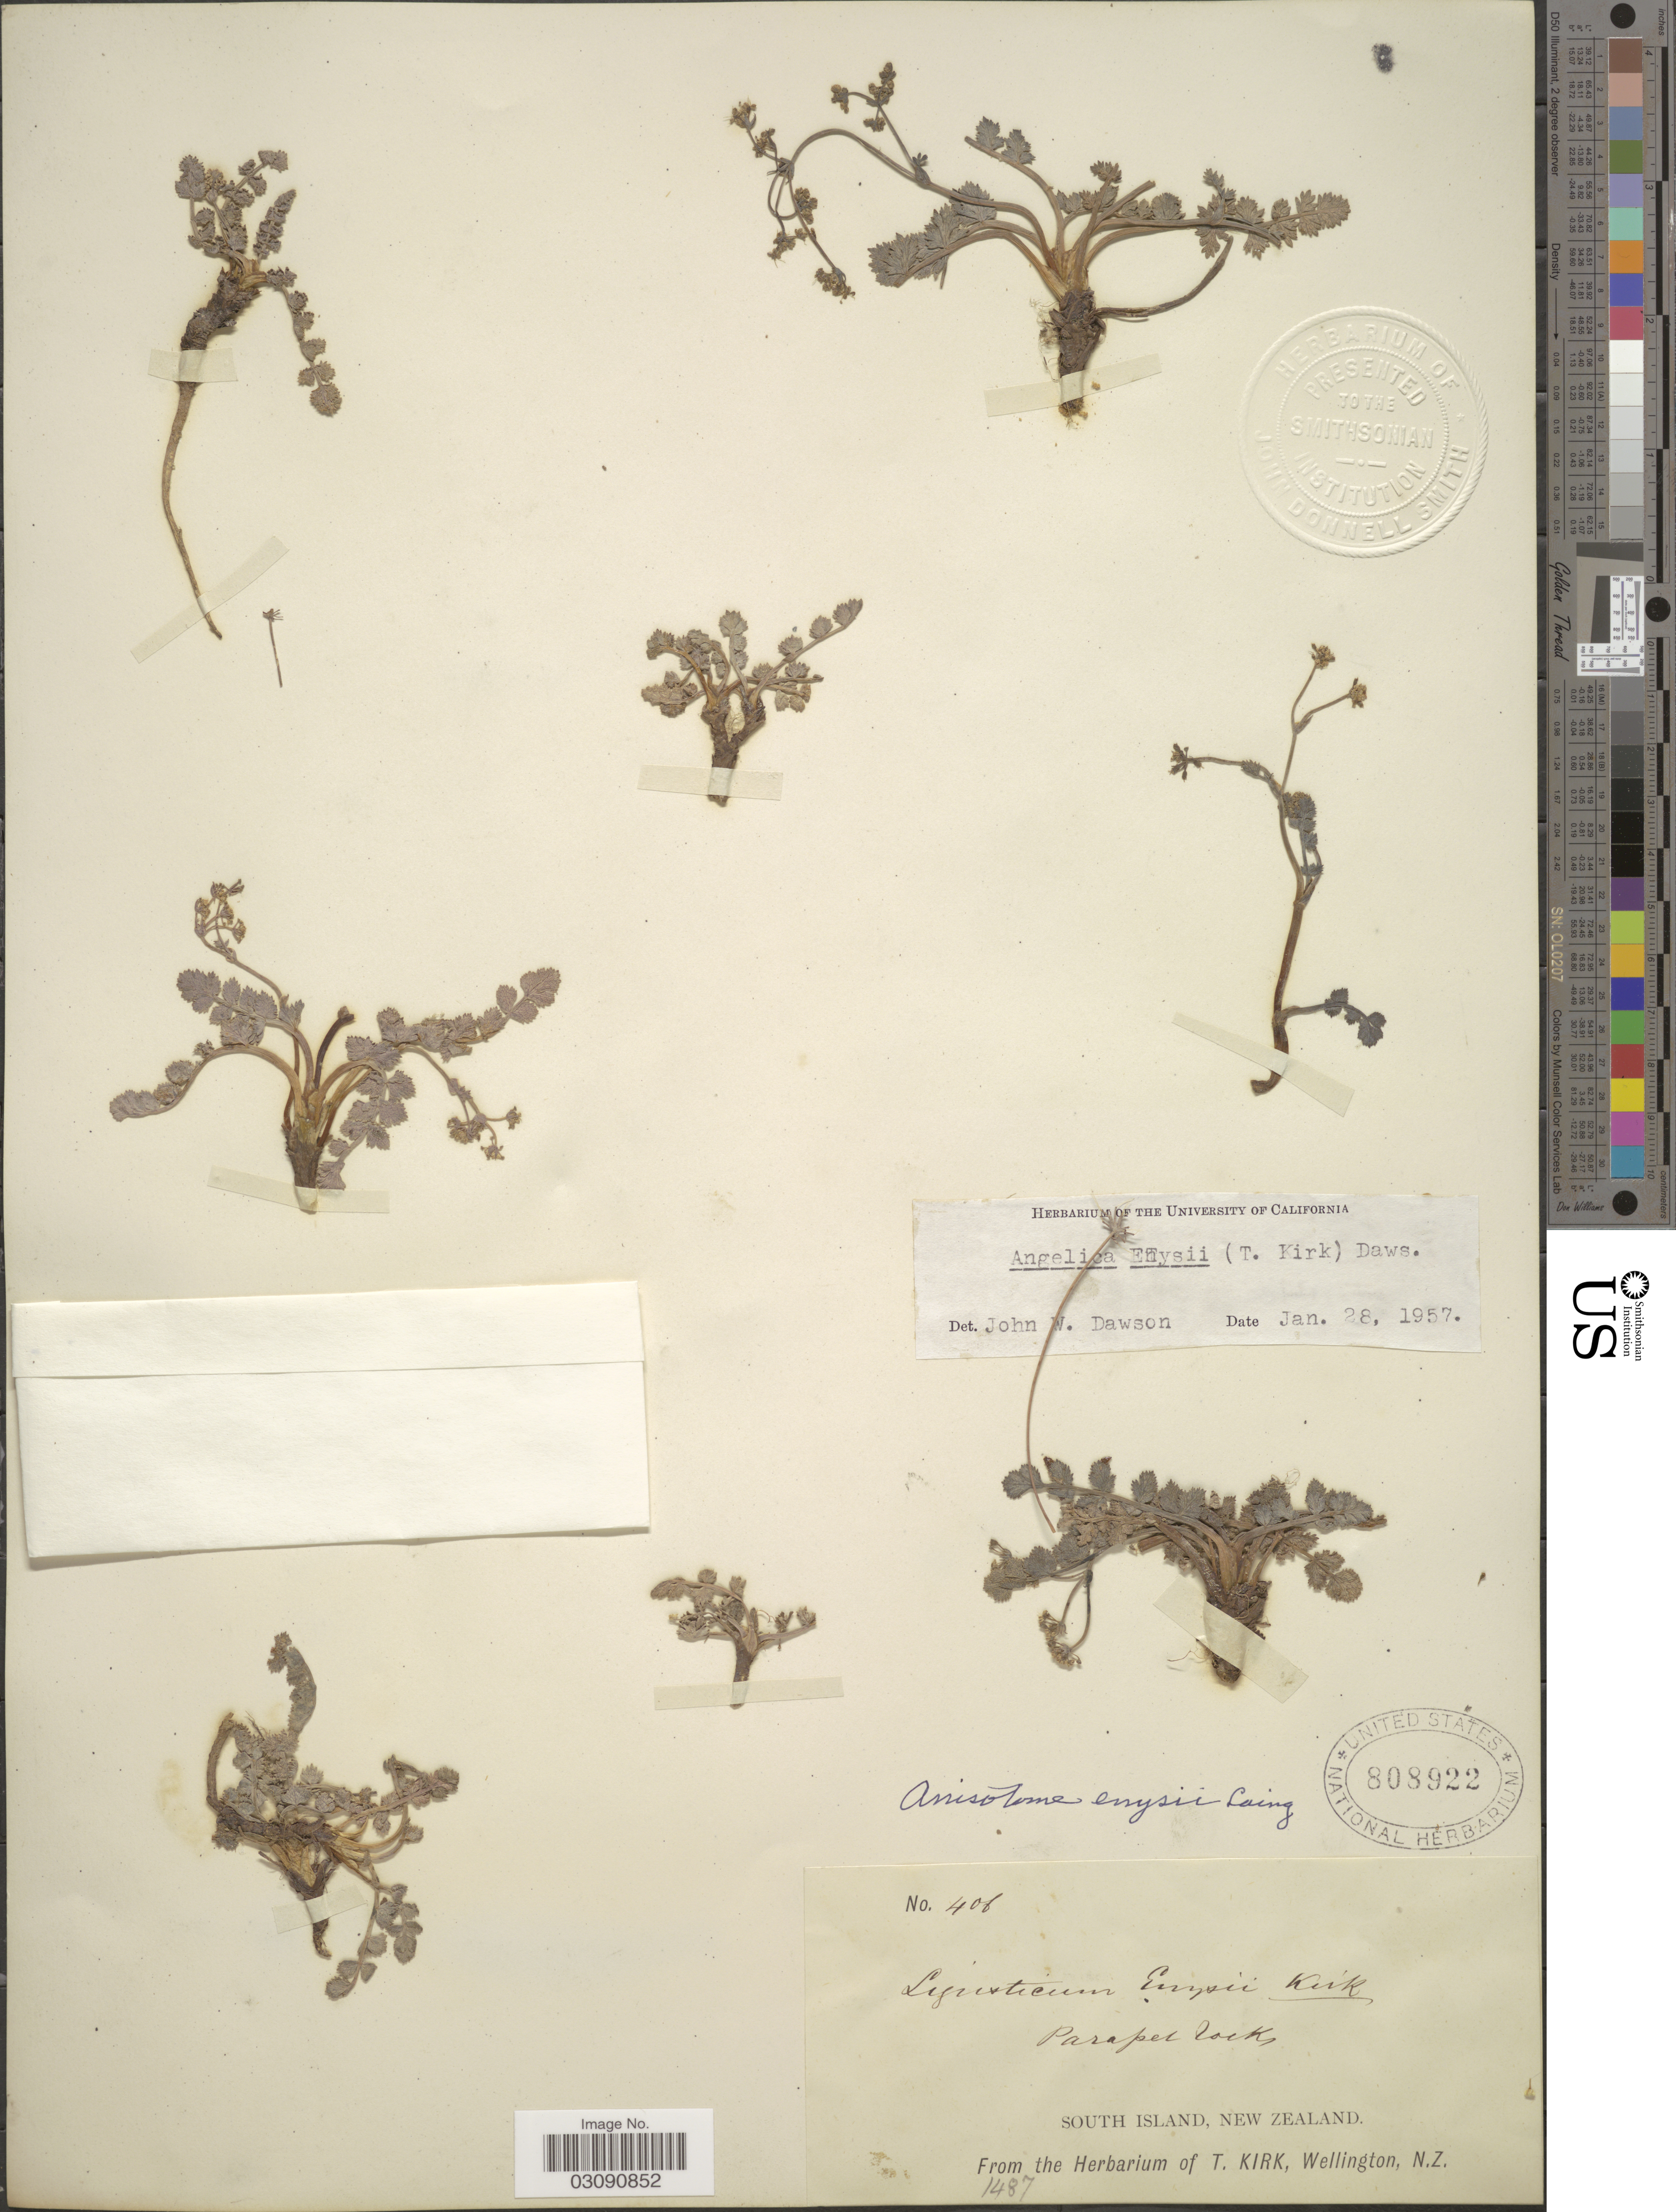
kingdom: Plantae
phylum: Tracheophyta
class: Magnoliopsida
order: Apiales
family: Apiaceae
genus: Gingidia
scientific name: Gingidia enysii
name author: (Kirk) J.W. Dawson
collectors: ex herb. T. Kirk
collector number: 406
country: New Zealand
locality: South Island, New Zealand.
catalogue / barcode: US 808922